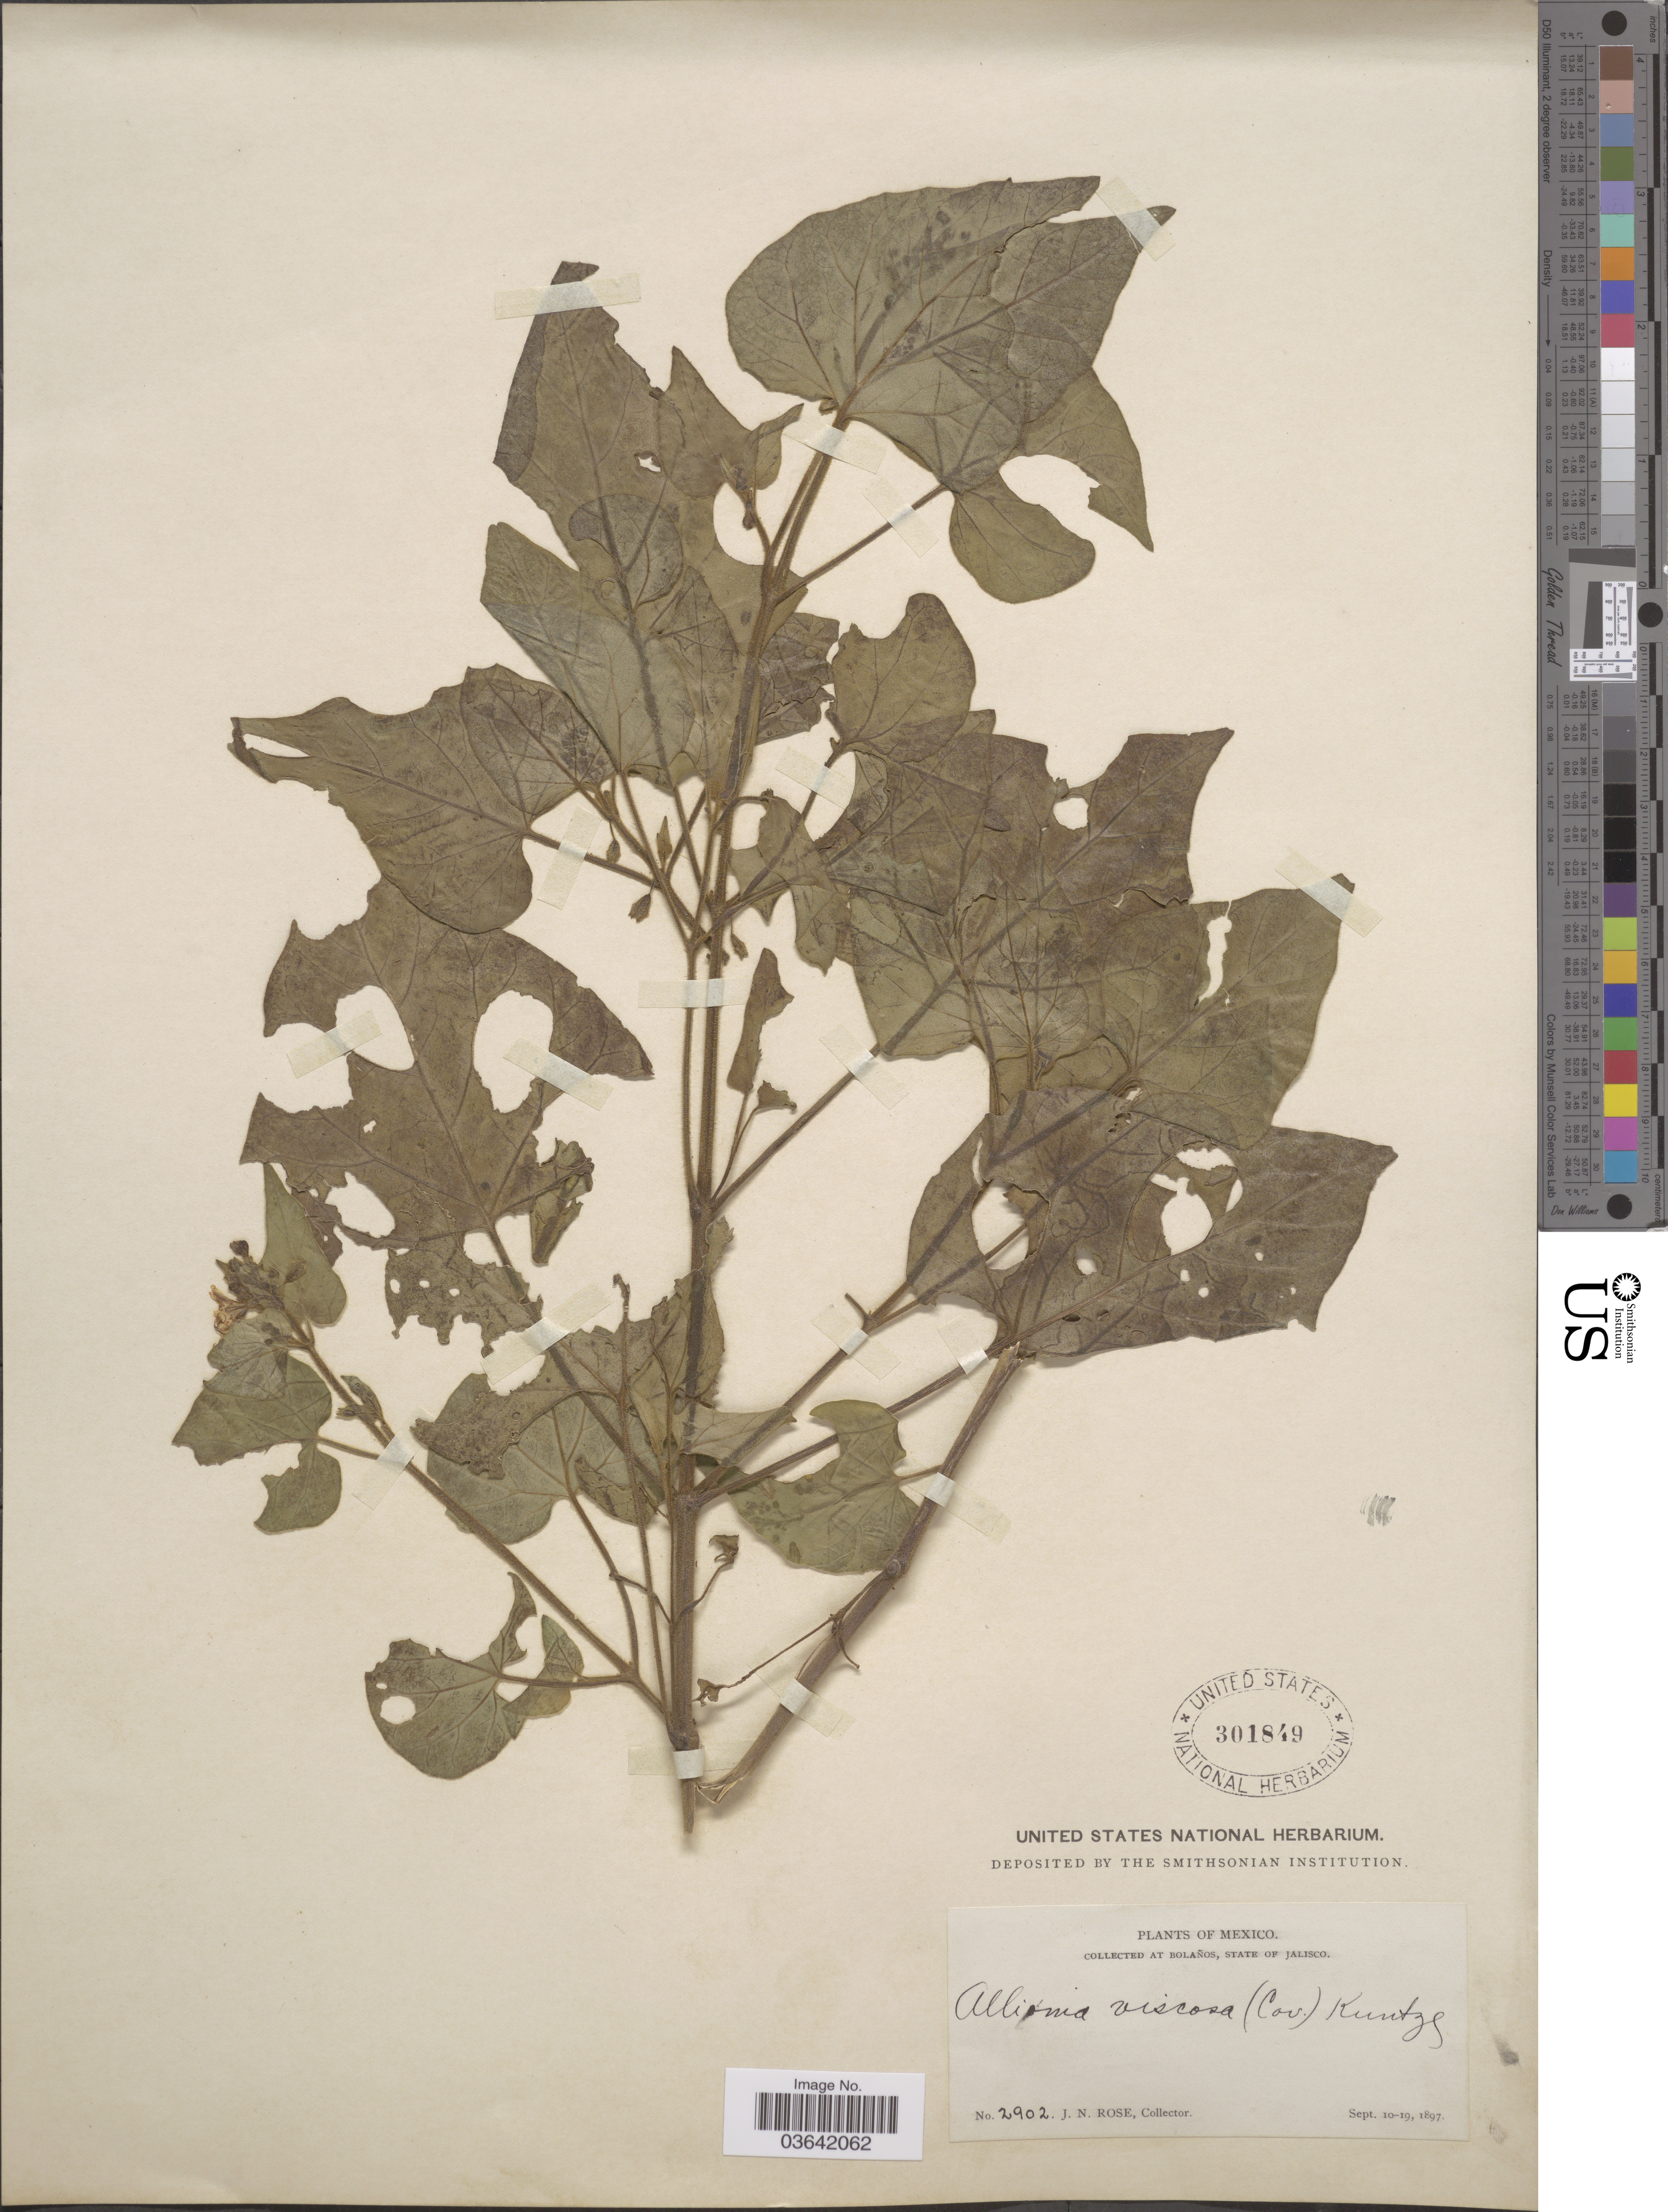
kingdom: Plantae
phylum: Tracheophyta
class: Magnoliopsida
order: Caryophyllales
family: Nyctaginaceae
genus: Mirabilis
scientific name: Mirabilis viscosa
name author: Cav.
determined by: Strong, Mark T., (BOT), Smithsonian Institution - National Museum of Natural History (UNITED STATES)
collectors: J. N. Rose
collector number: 2902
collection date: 1897-09-10/1897-09-19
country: Mexico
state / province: Jalisco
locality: At Bolaños.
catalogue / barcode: US 301849